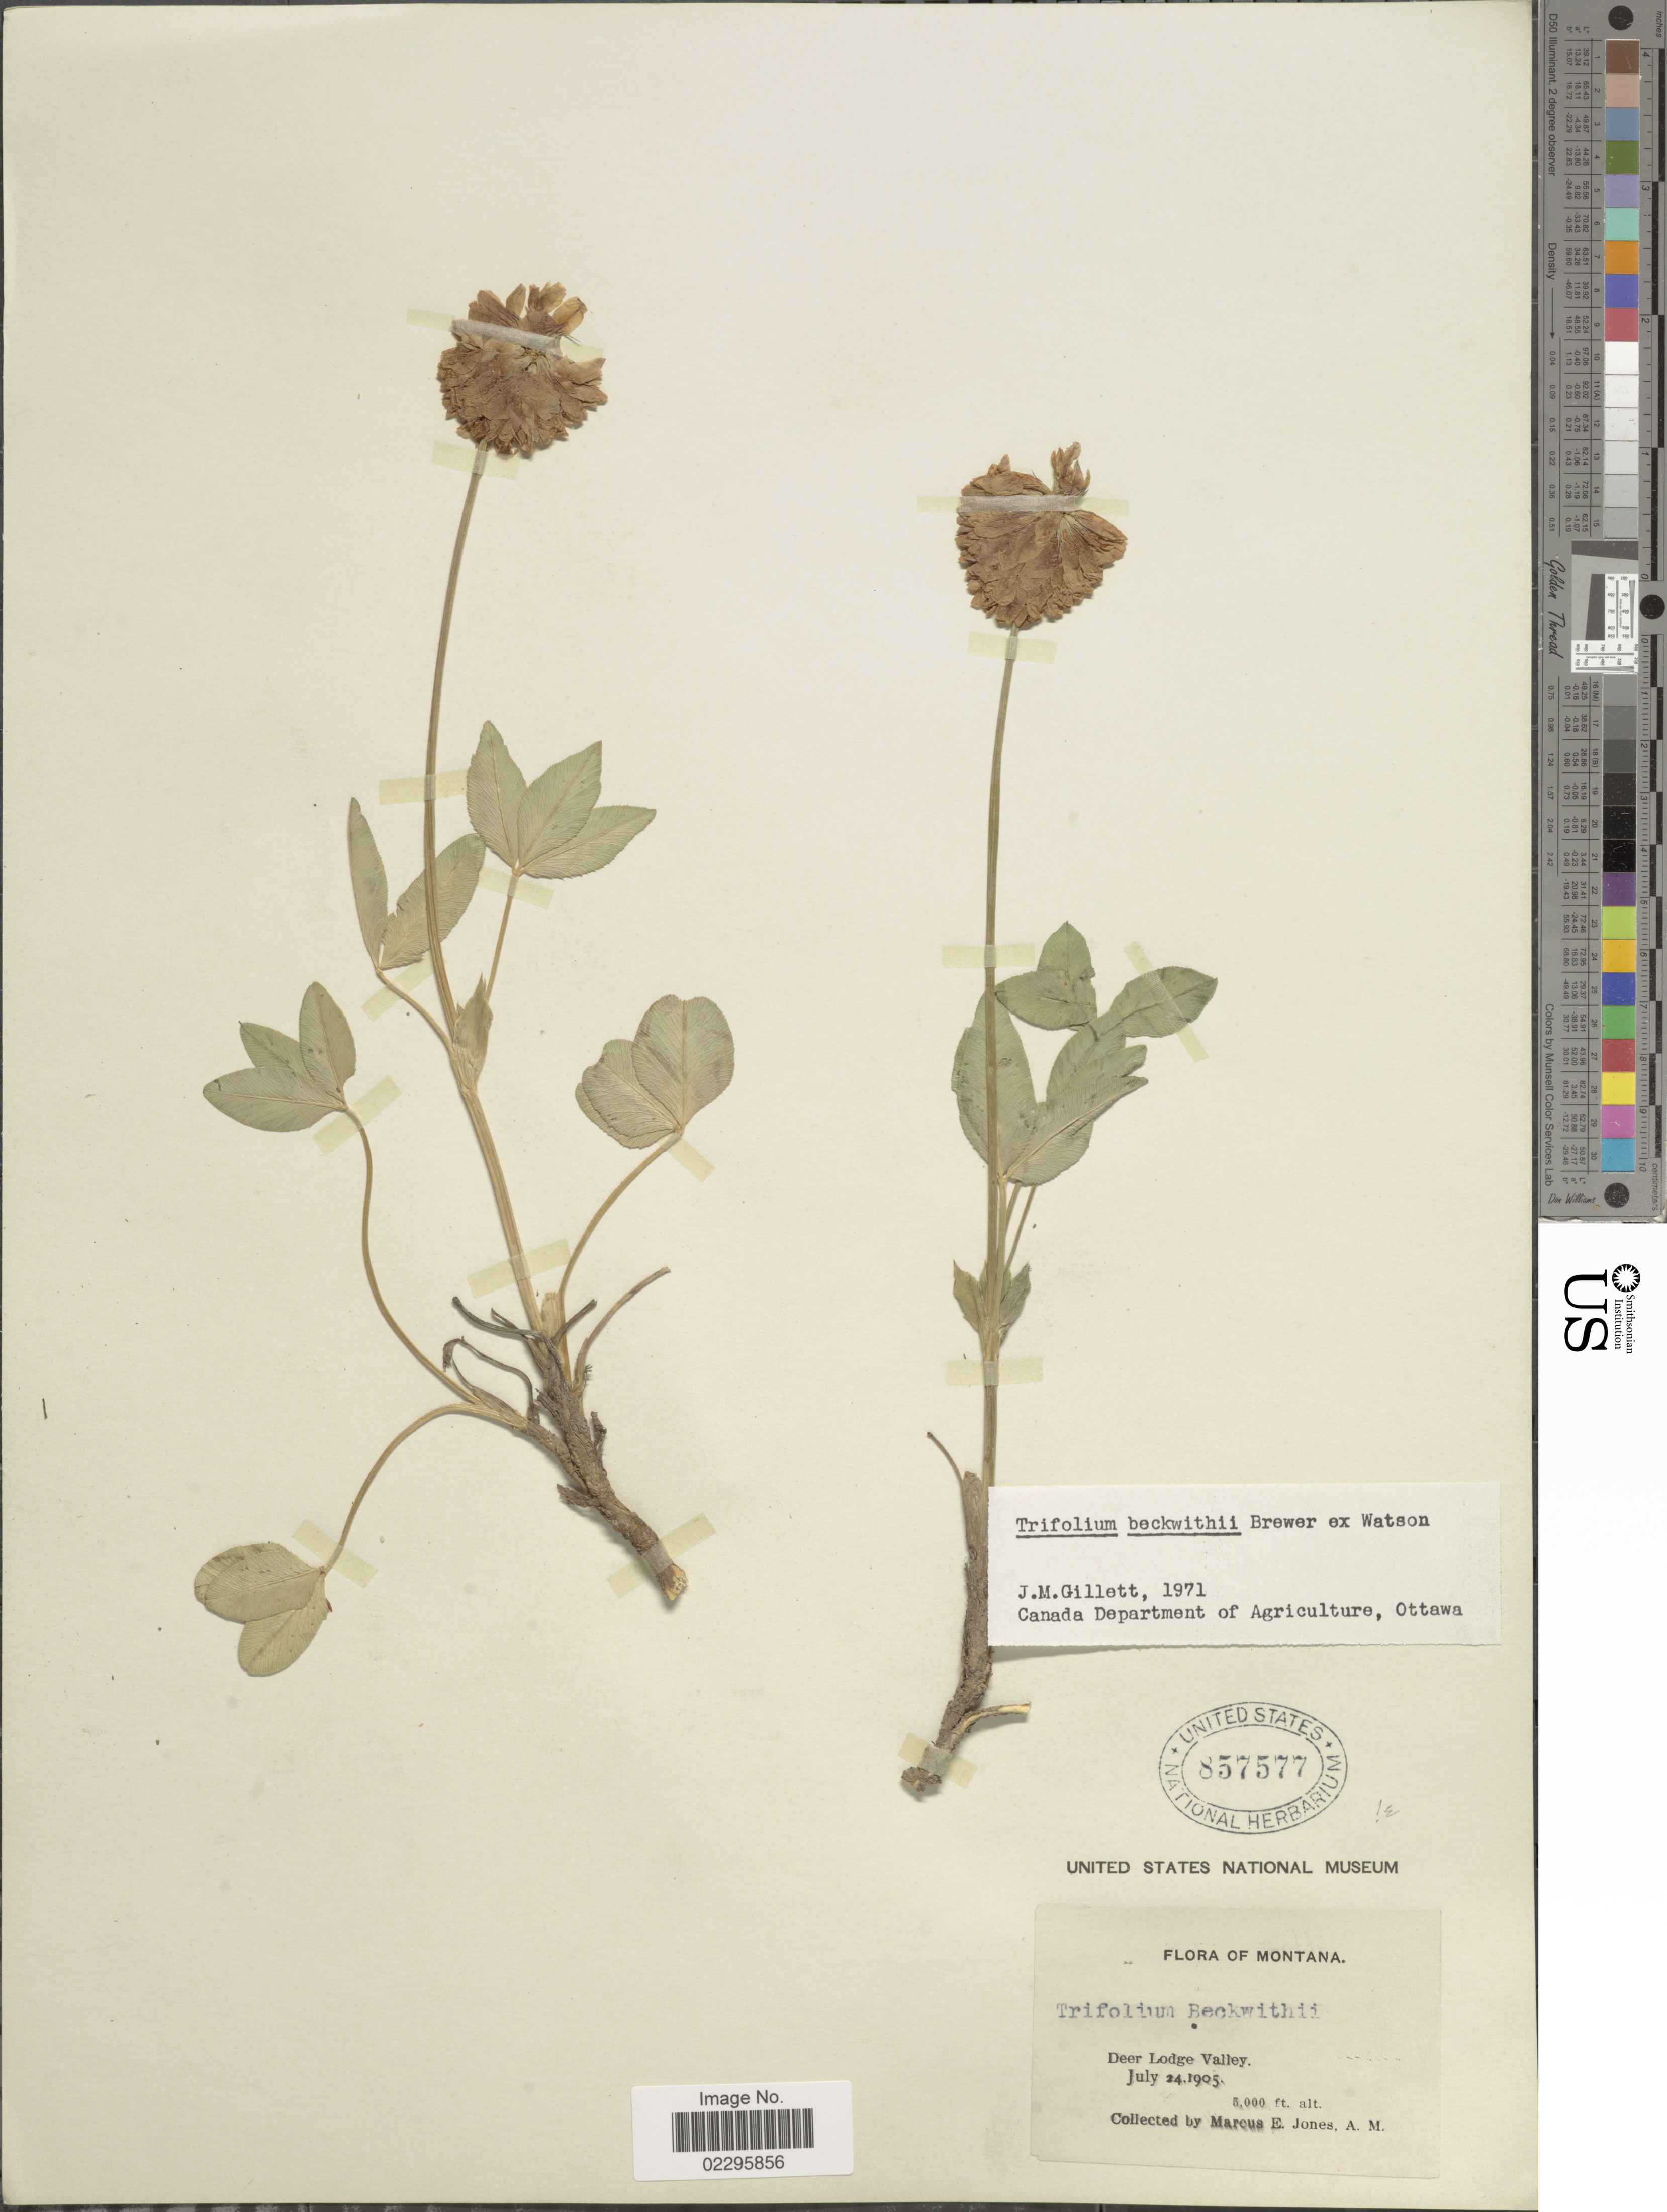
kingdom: Plantae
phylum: Tracheophyta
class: Magnoliopsida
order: Fabales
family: Fabaceae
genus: Trifolium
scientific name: Trifolium beckwithii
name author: S. Watson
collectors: M. E. Jones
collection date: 1905-07-24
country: United States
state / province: Montana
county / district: Powell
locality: Deer Lodge Valley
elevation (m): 1524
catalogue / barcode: US 857577